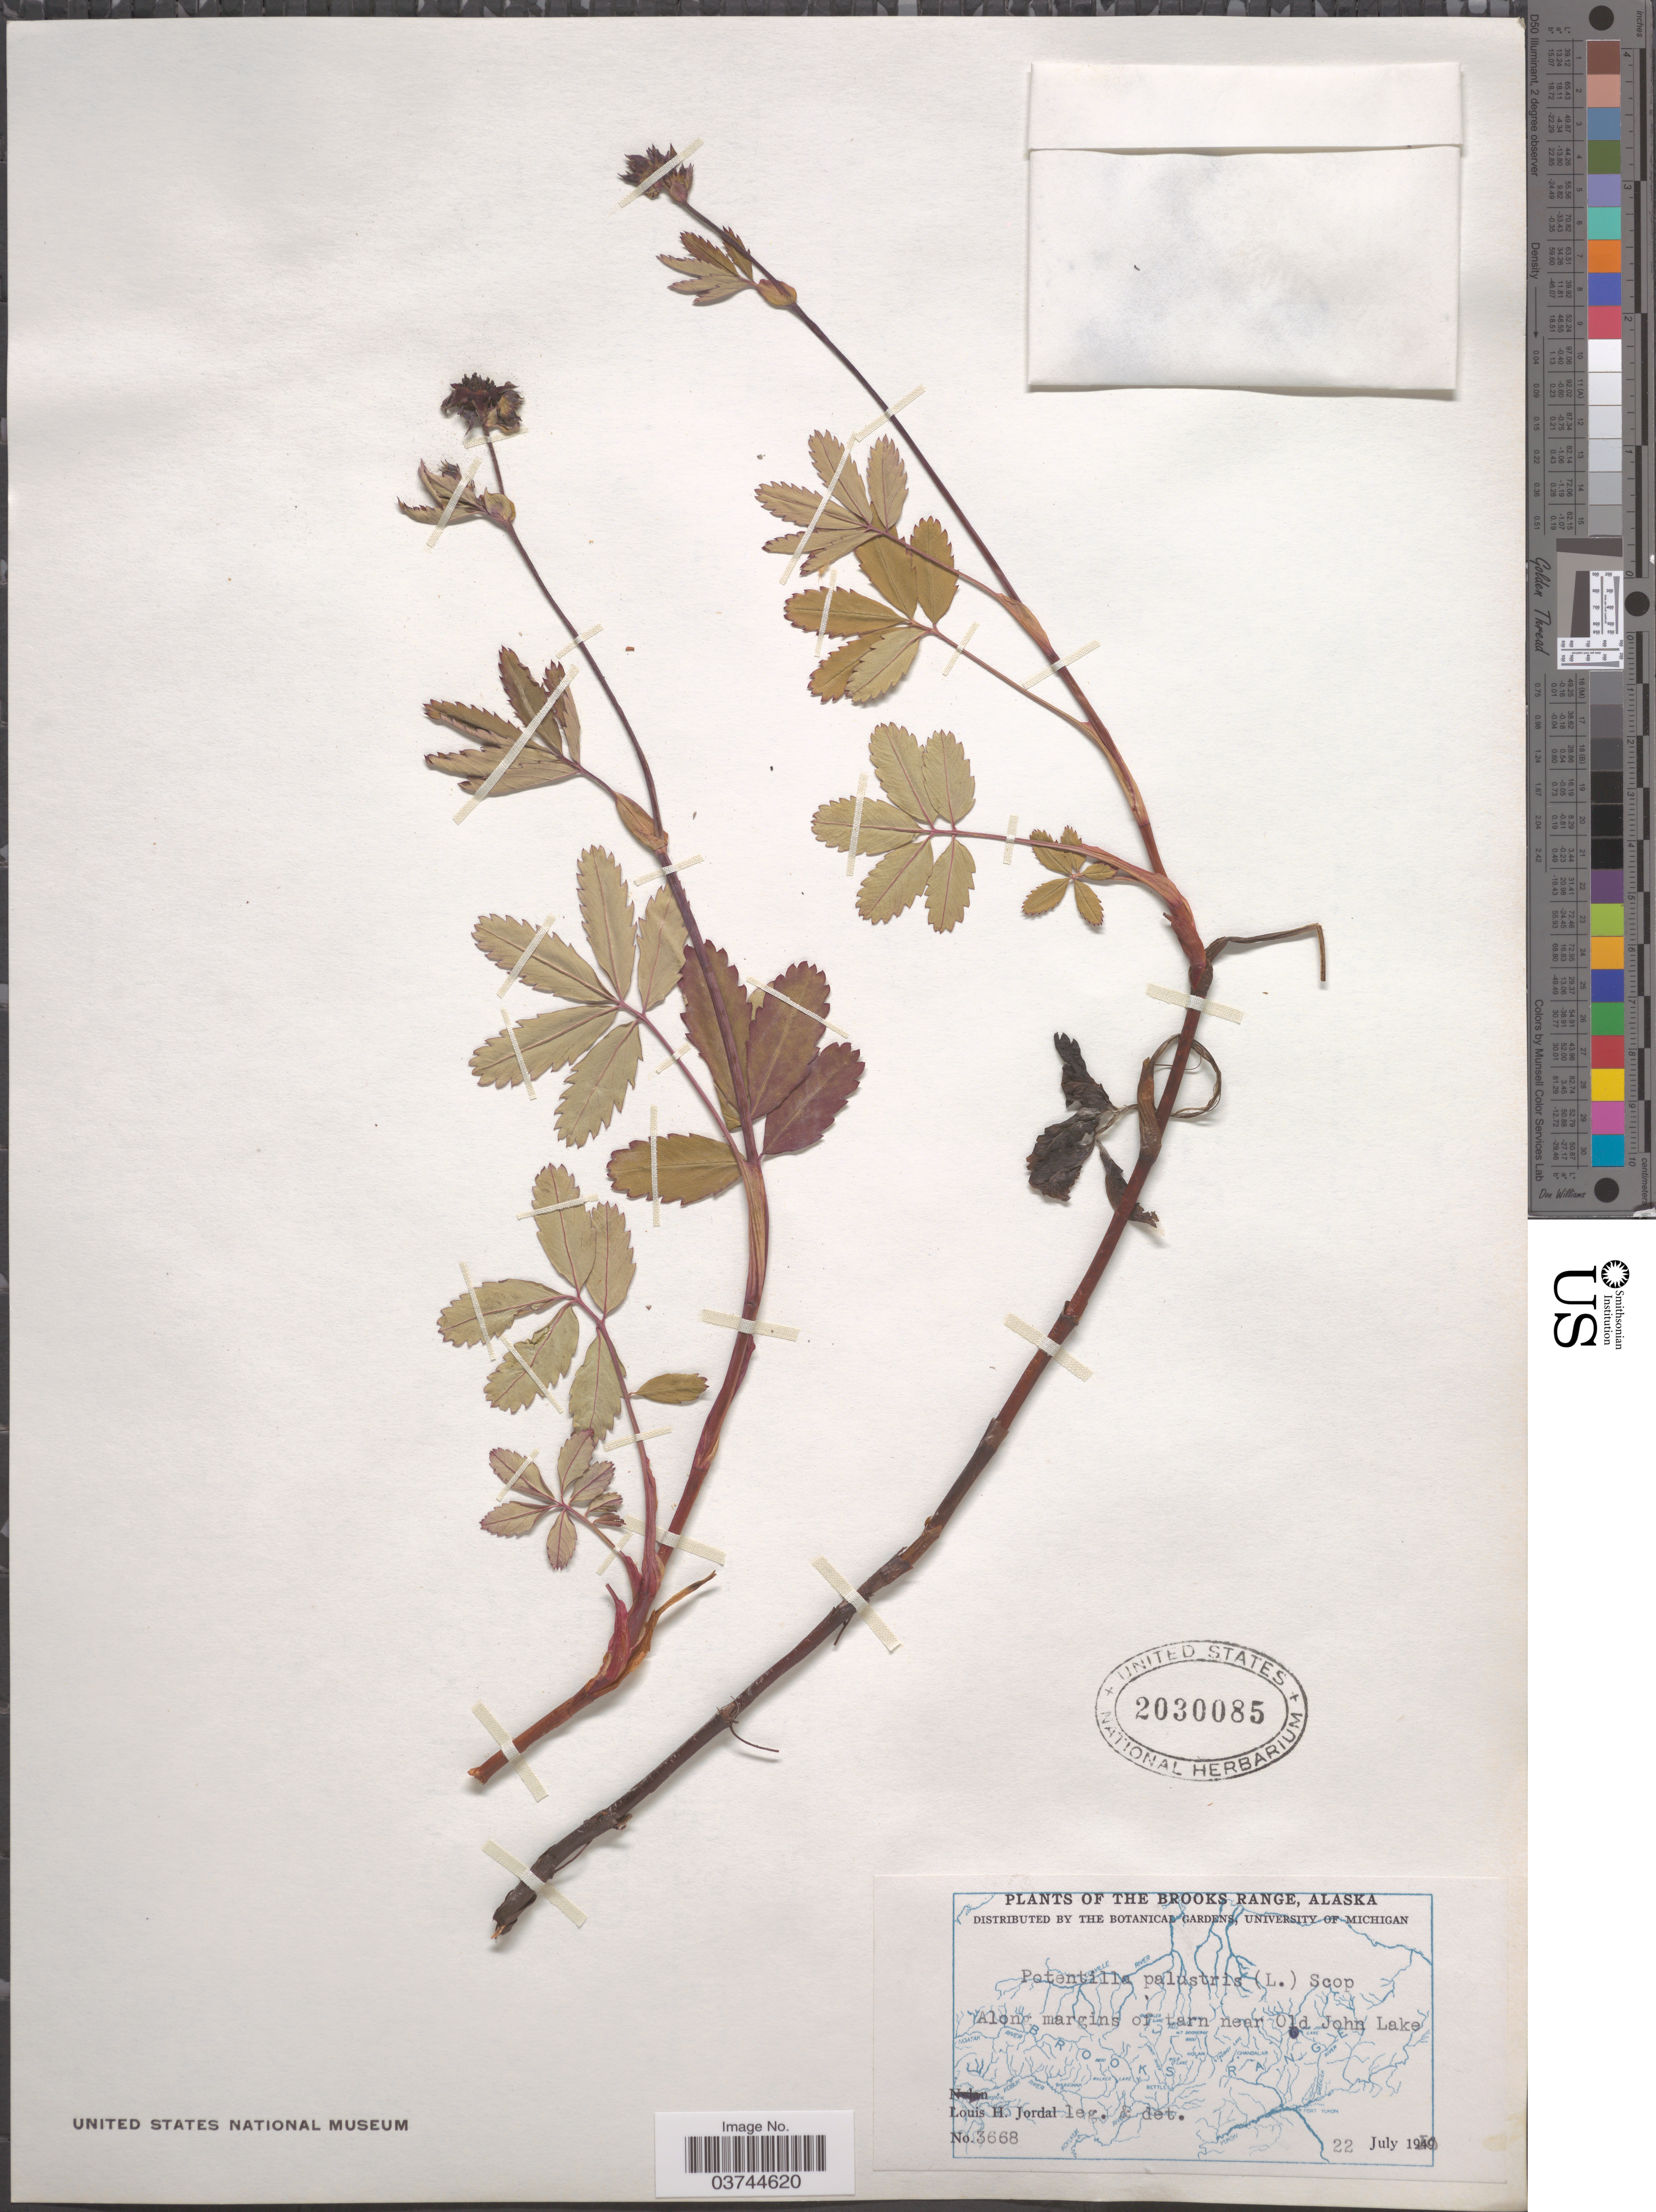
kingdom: Plantae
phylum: Tracheophyta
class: Magnoliopsida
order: Rosales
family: Rosaceae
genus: Comarum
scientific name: Comarum palustre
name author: L.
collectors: L. Jordal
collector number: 3668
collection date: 1950-07-22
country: United States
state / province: Alaska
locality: The Brooks Range. Along margins of tarn near Old John Lake.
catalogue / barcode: US 2030085